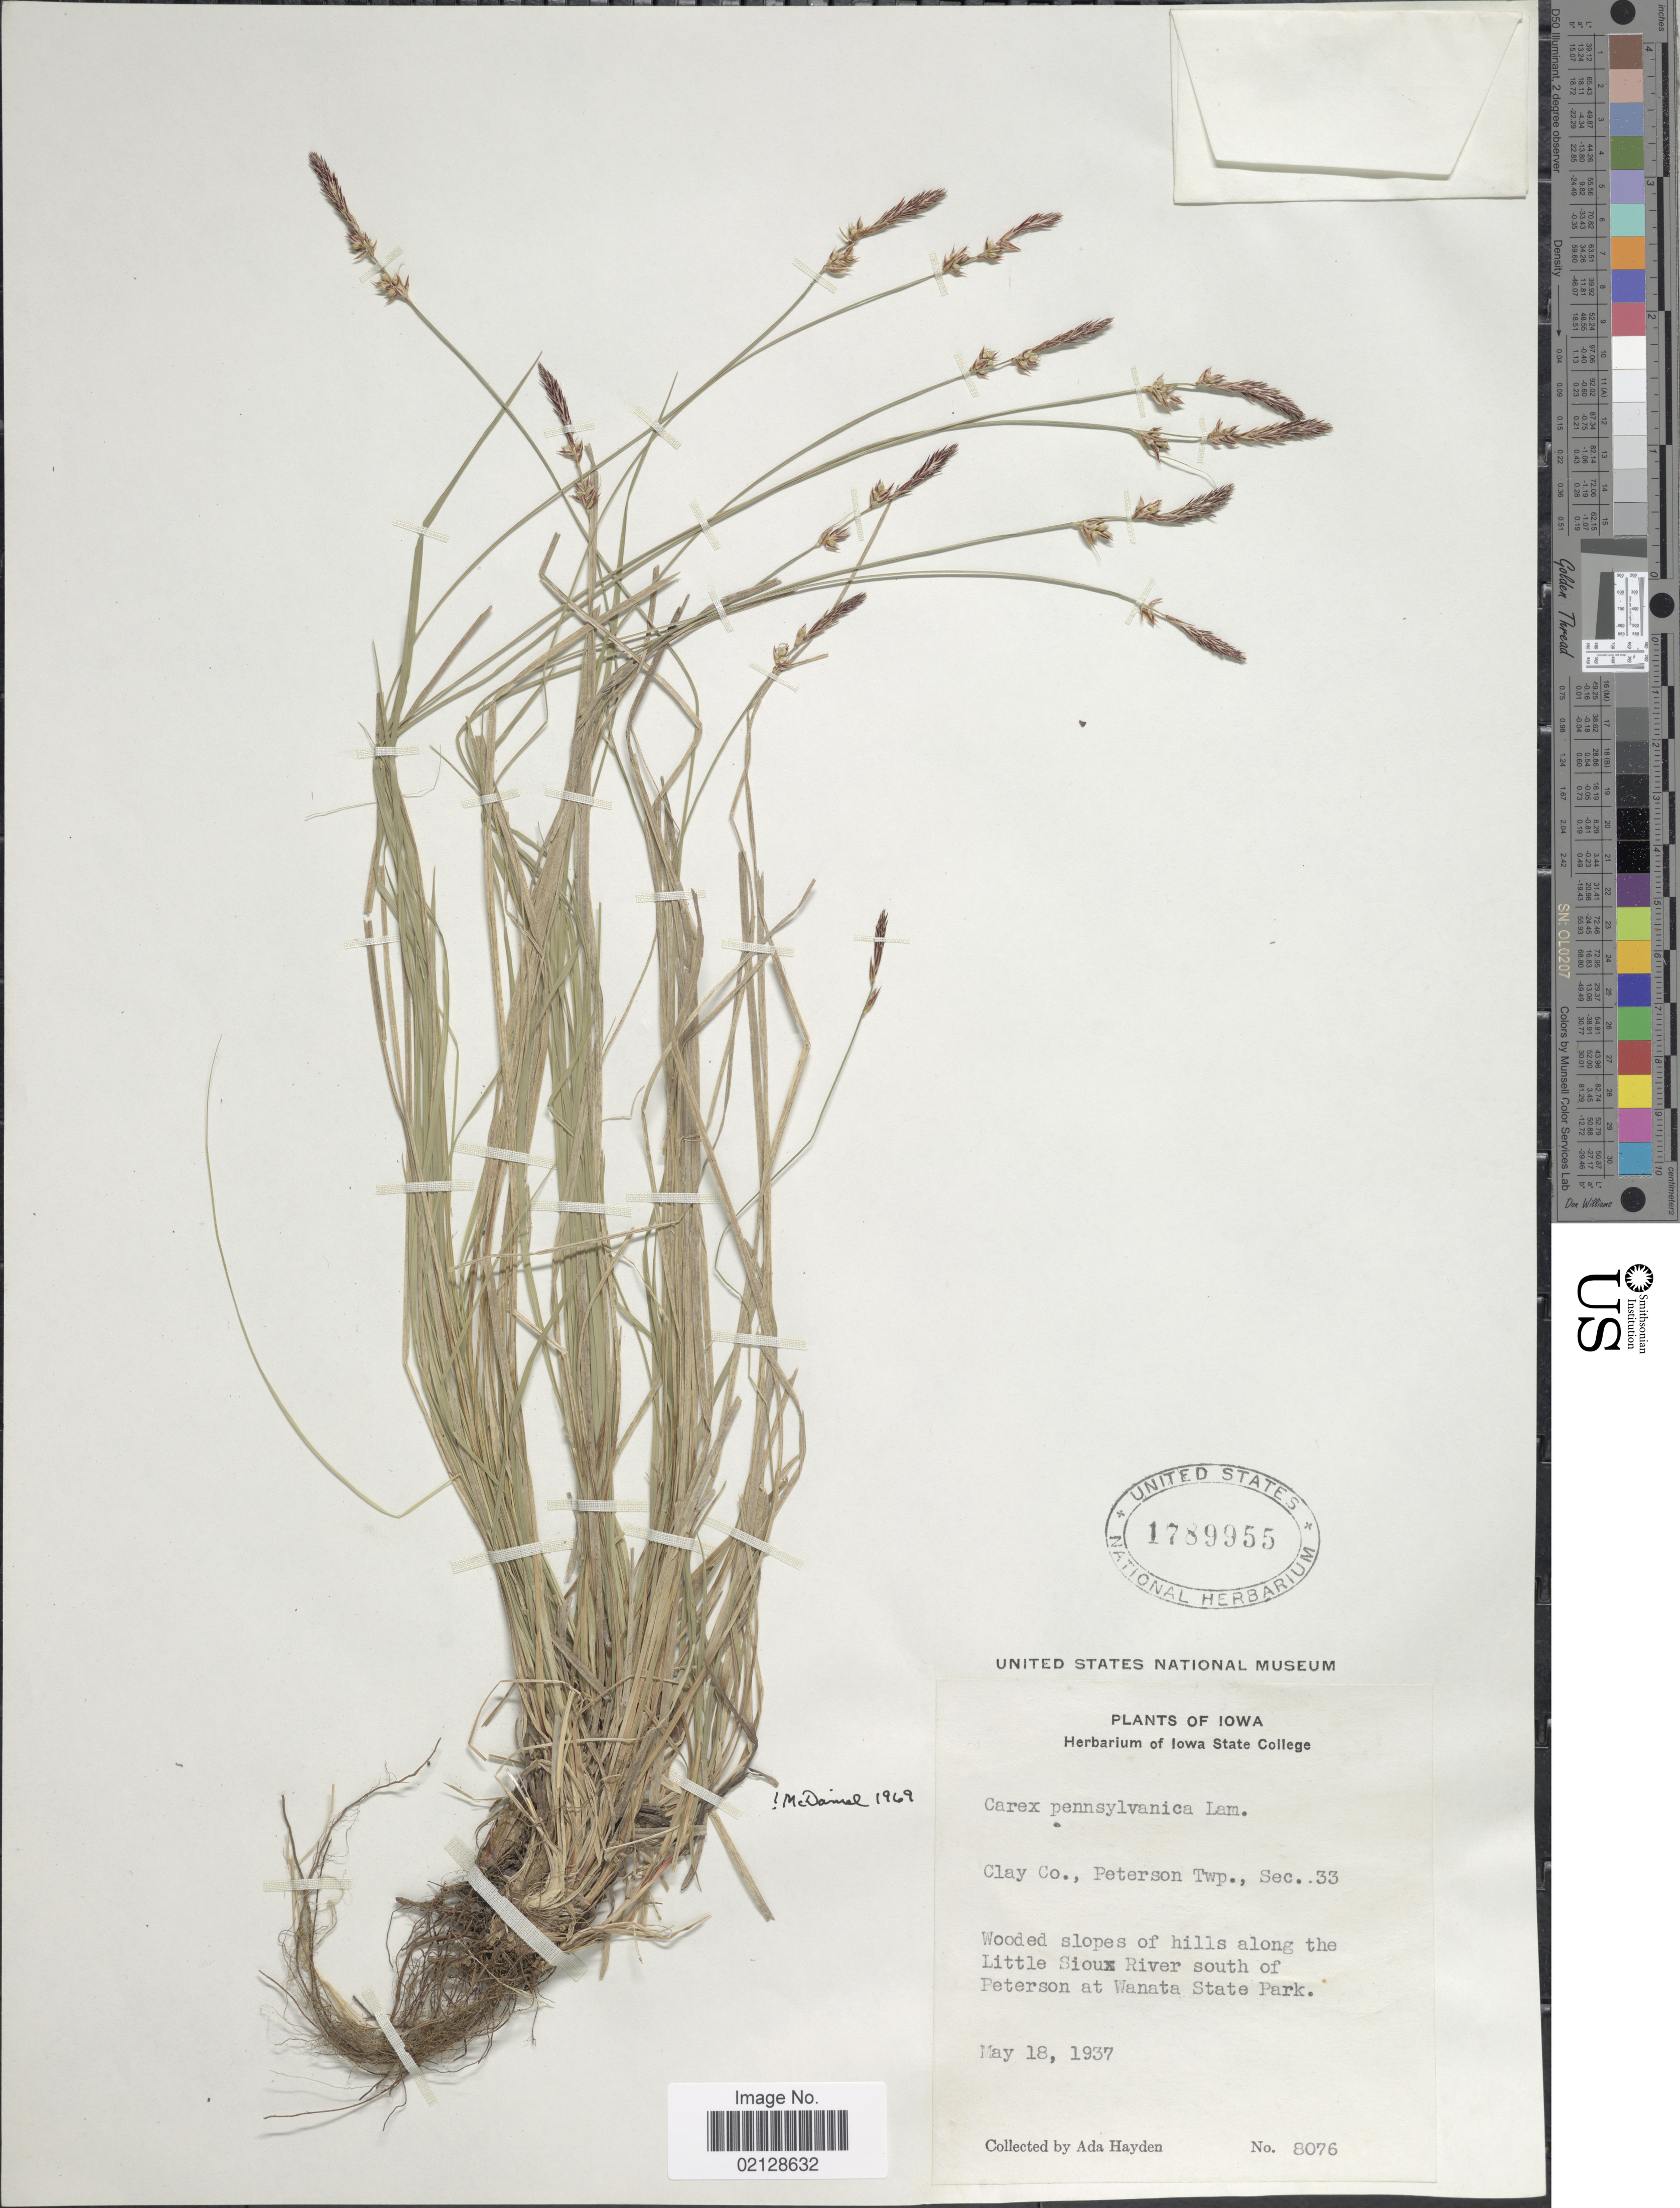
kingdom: Plantae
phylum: Tracheophyta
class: Liliopsida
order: Poales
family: Cyperaceae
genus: Carex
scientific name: Carex pensylvanica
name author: Lam.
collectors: Ada Hayden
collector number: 8076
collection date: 1937-05-18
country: United States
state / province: Iowa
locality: Clay Co., Peterson Twp., Sec. 33, Wooded slopes of hills along the Little Sioux River south of Peterson at Wanata State Park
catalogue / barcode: US 1789955